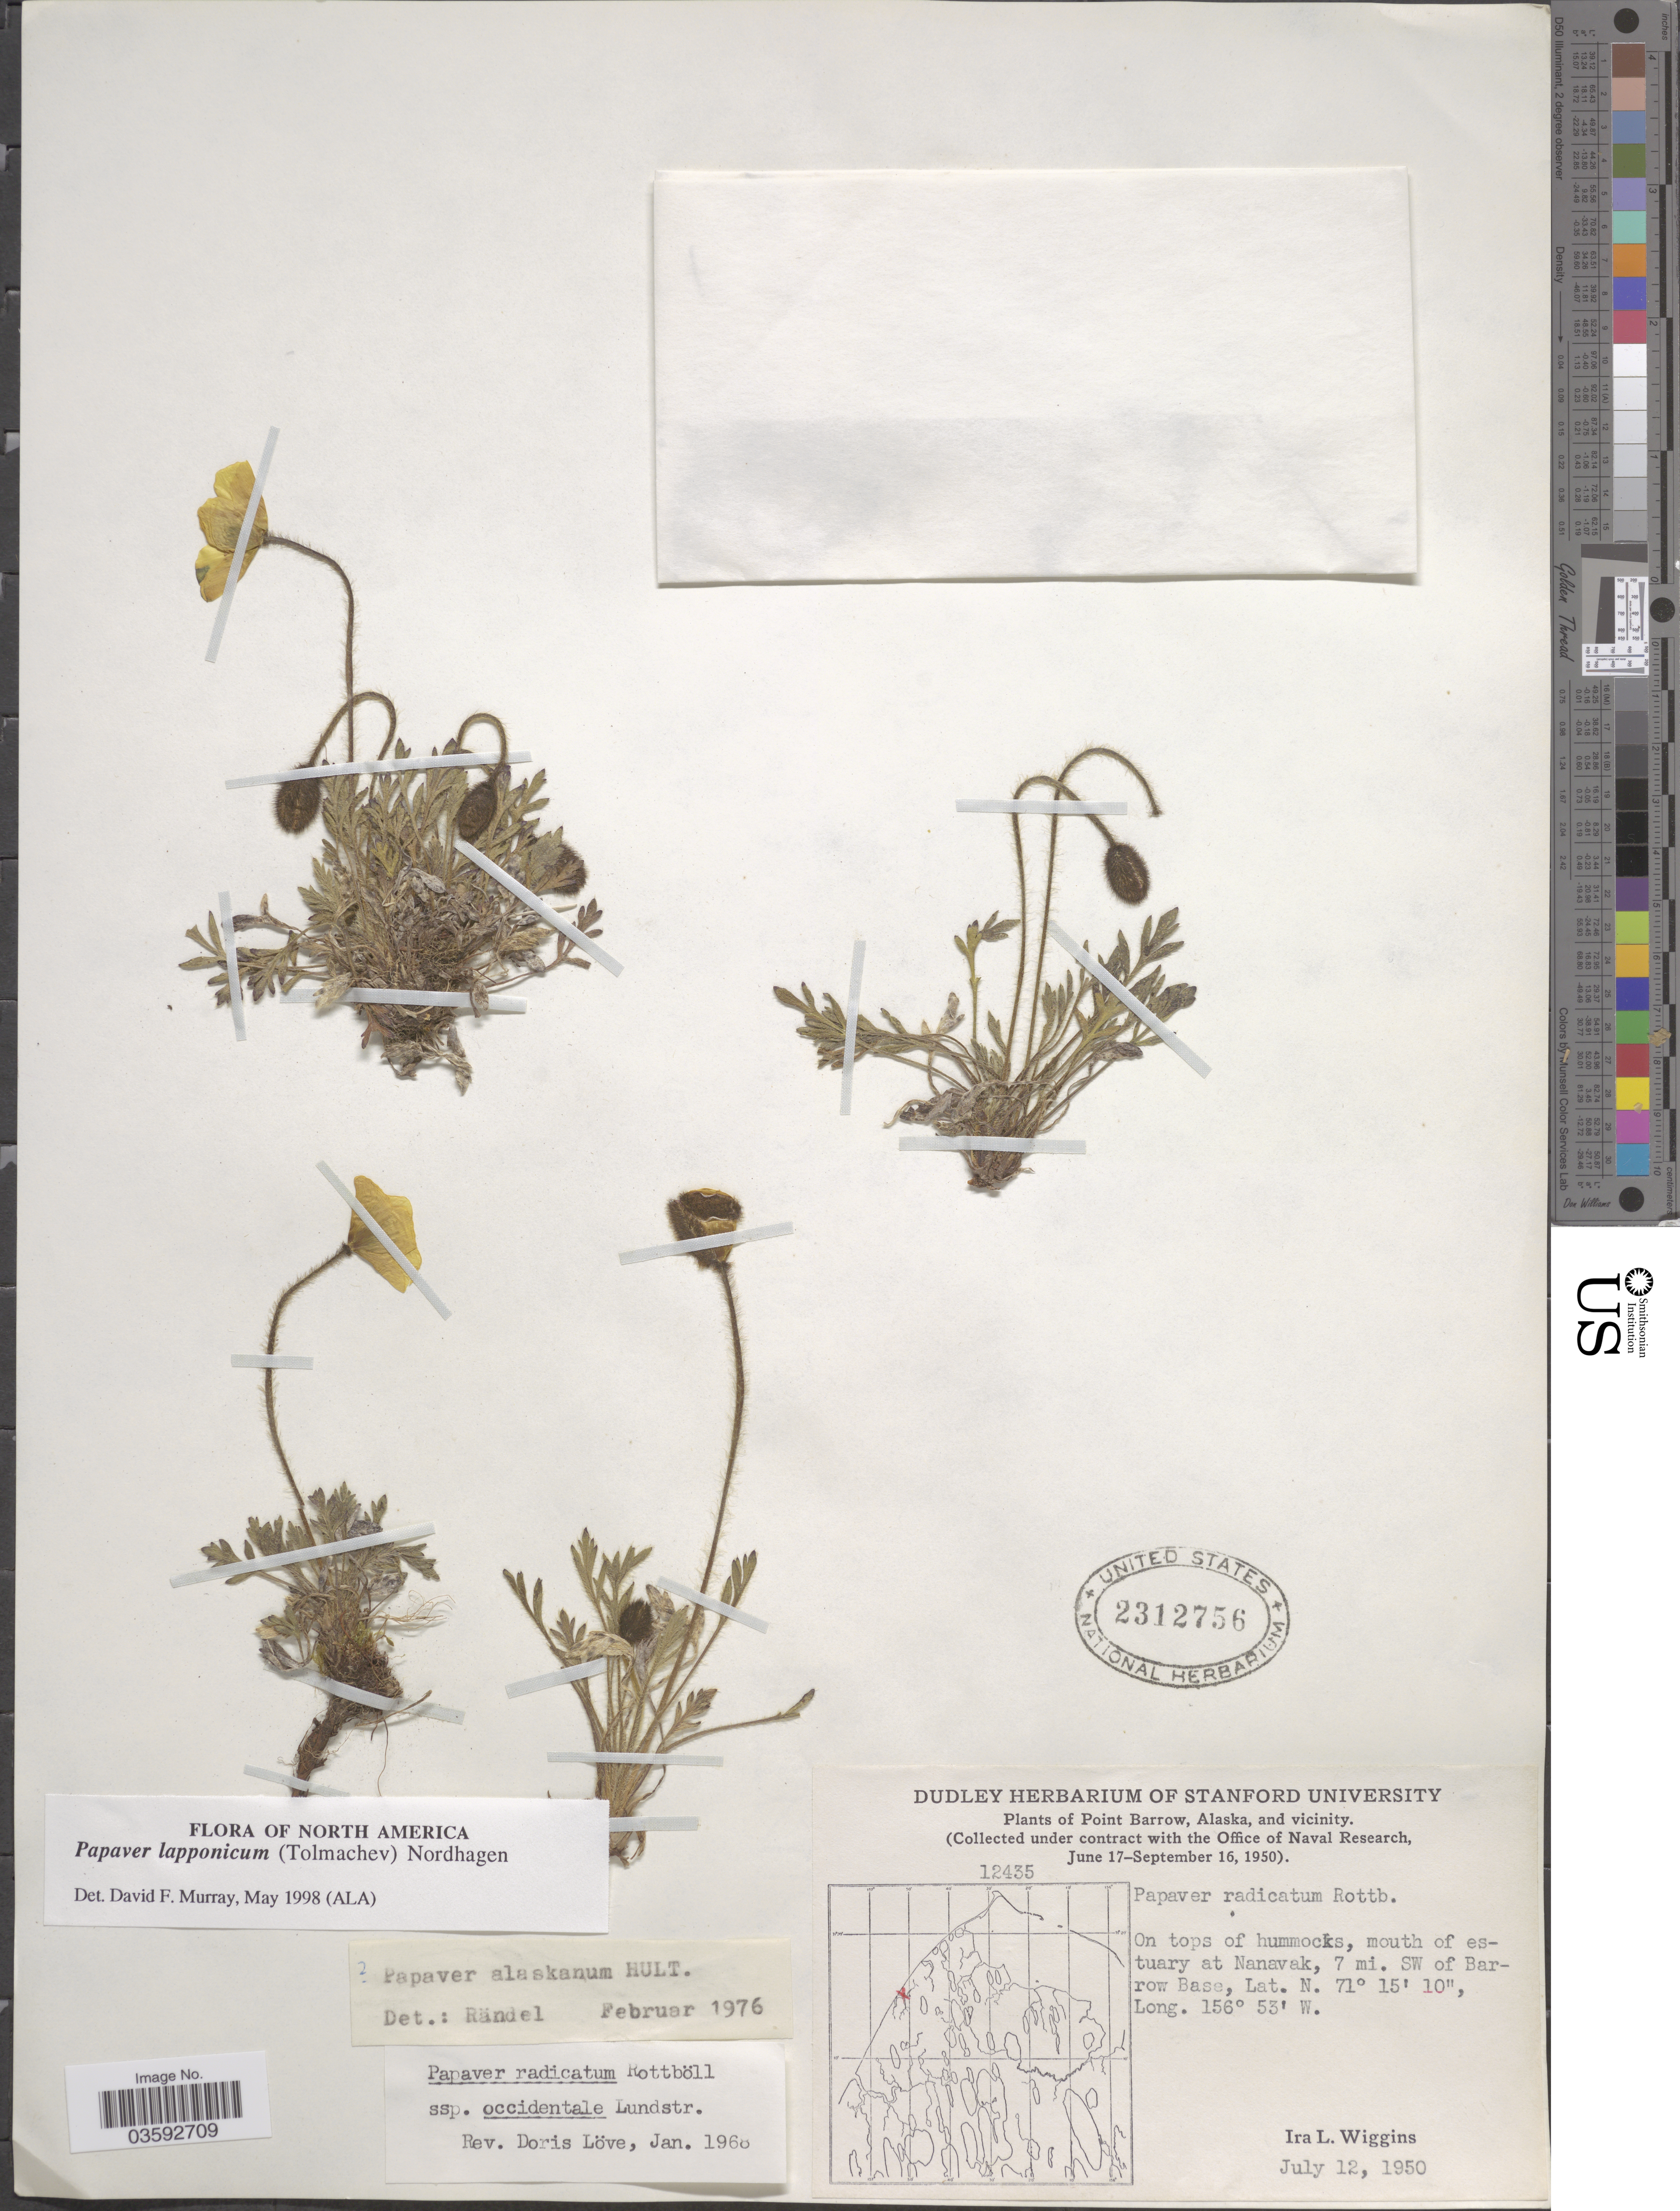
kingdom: Plantae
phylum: Tracheophyta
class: Magnoliopsida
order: Ranunculales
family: Papaveraceae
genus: Papaver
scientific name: Papaver lapponicum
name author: (Tolm.) Nordh.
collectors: I. L. Wiggins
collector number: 12435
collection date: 1950-07-12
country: United States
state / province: Alaska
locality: Point Barrow, and vicinity. On tops of hummocks, mouth of estuary at Nanavak, 7 mi. SW of Barrow Base.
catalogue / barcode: US 2312756